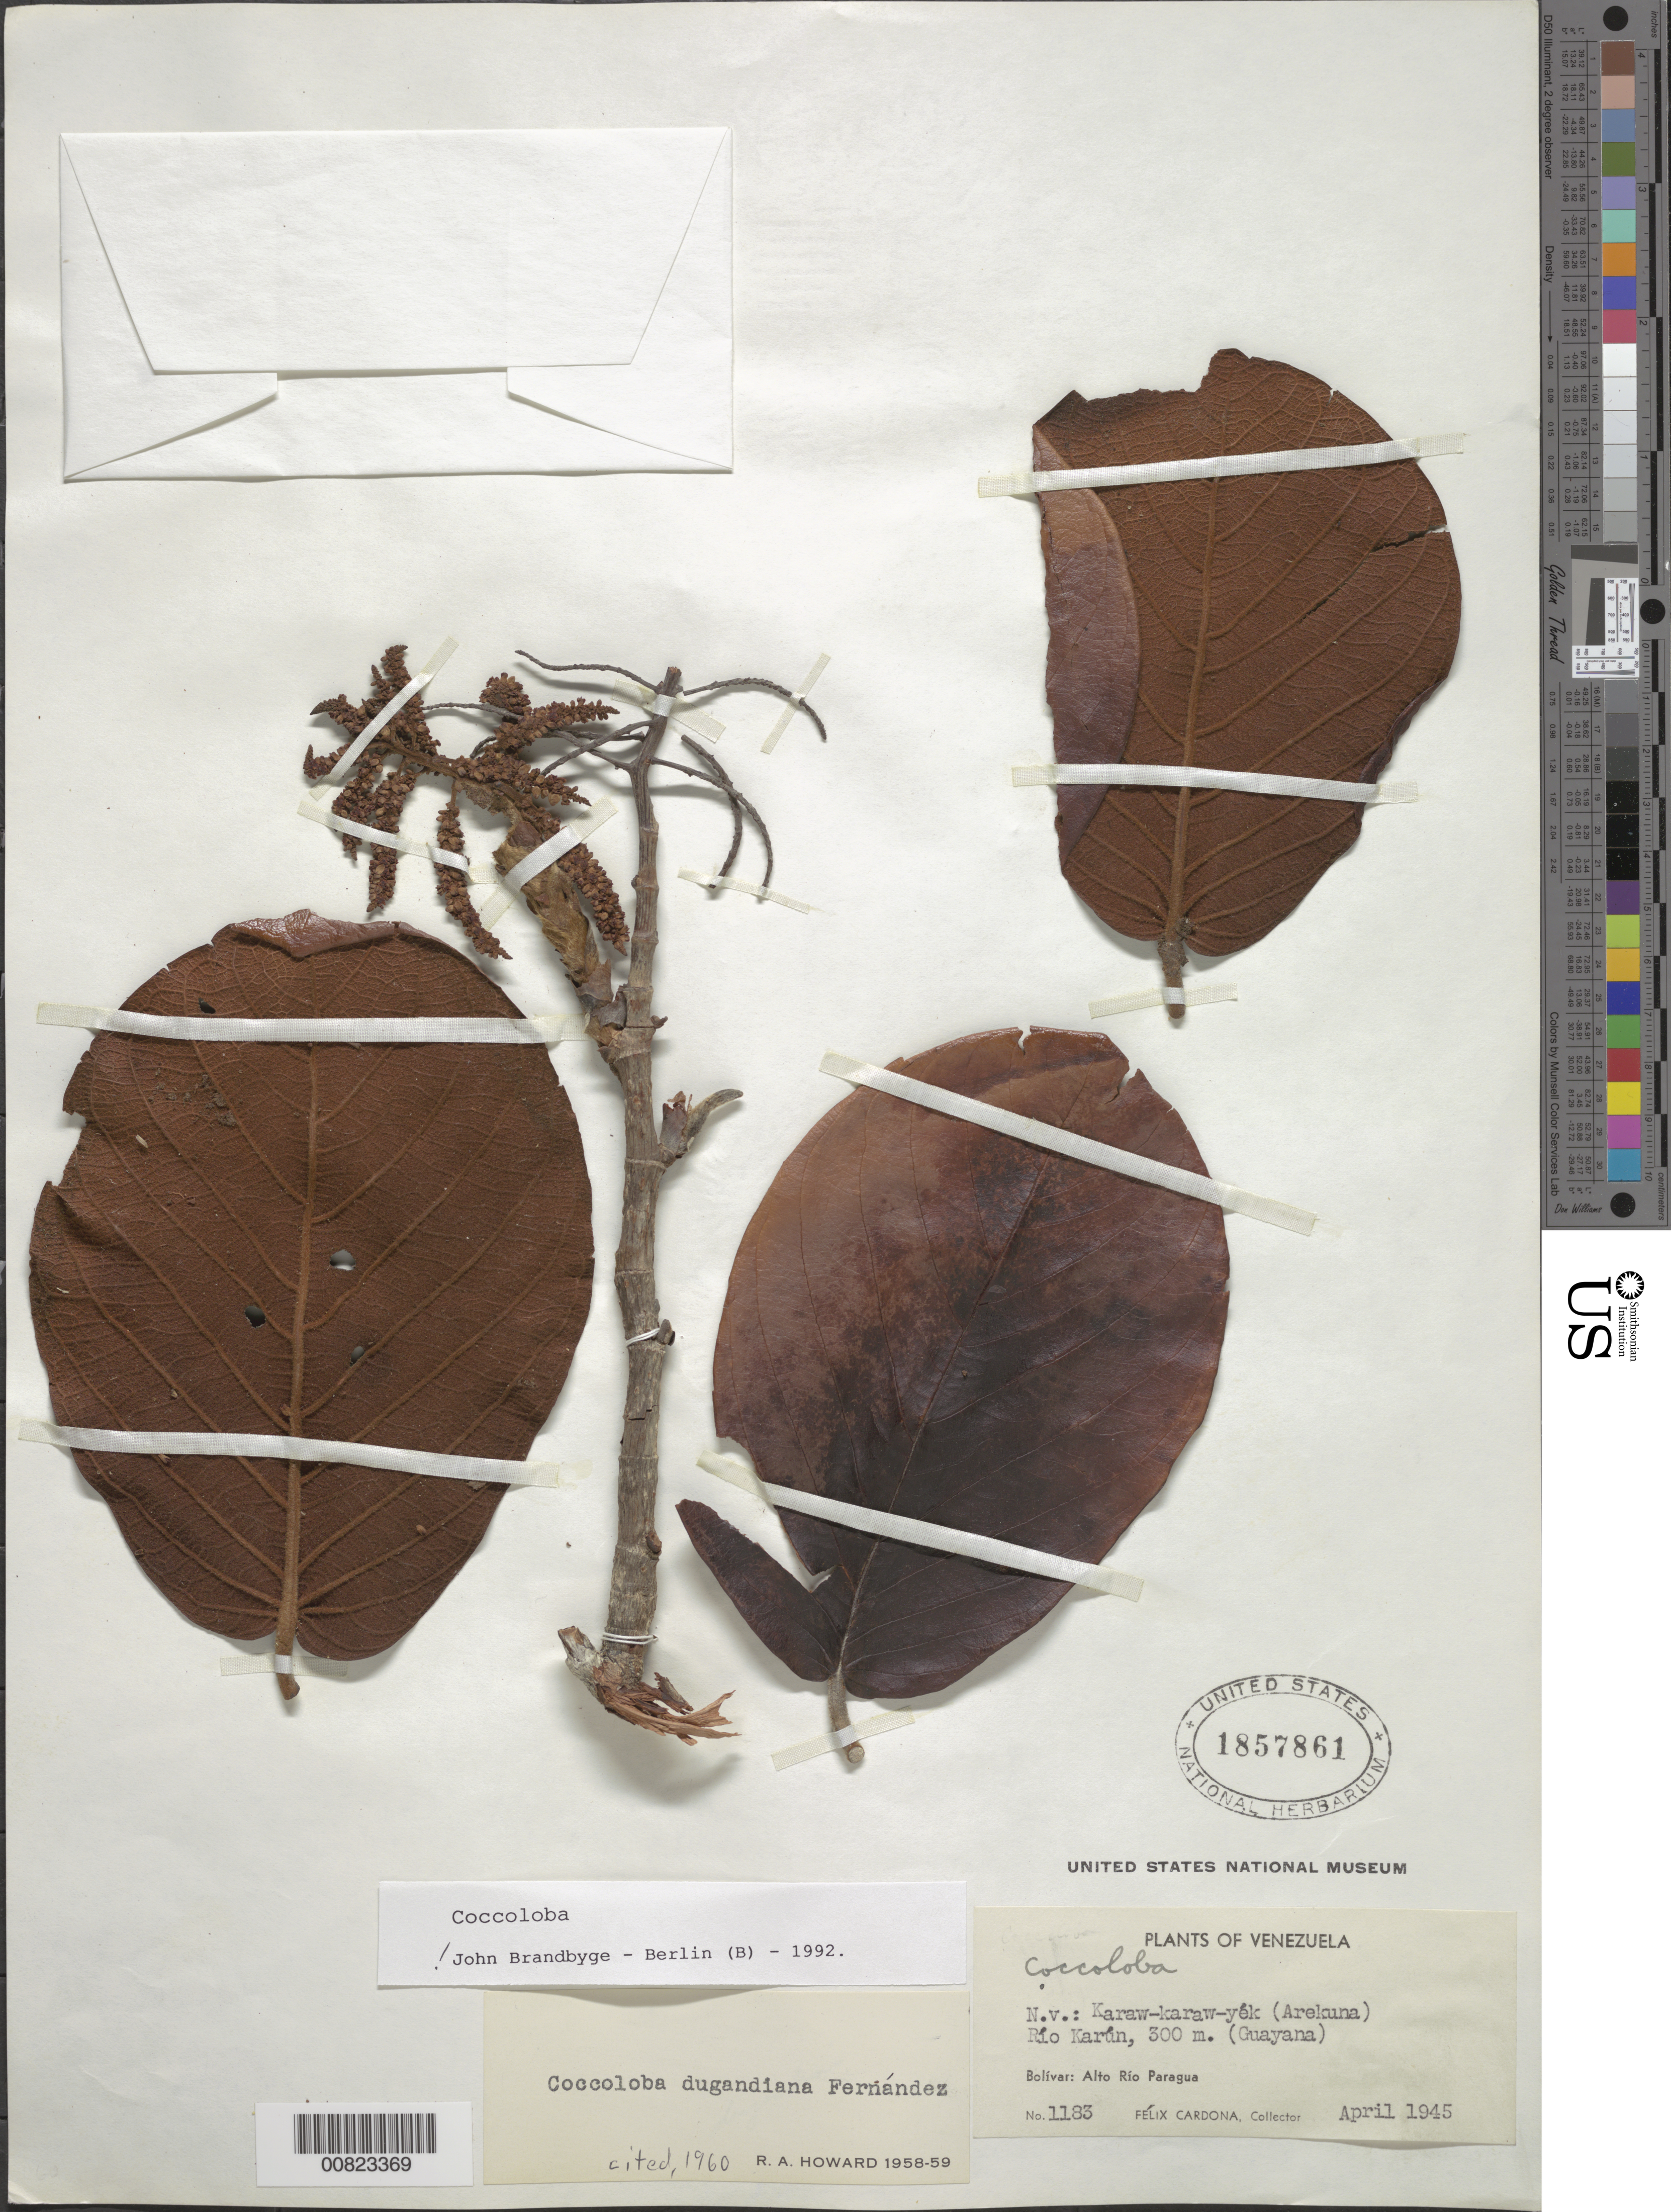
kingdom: Plantae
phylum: Tracheophyta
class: Magnoliopsida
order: Caryophyllales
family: Polygonaceae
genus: Coccoloba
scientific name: Coccoloba dugandiana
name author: A. Fernández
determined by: Brandbyge, J.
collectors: F. Cardona Puig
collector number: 1183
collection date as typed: Apr-45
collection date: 1945-04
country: Venezuela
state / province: Bolívar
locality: Alto Río Paragua, Río Karún (Guayana)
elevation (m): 300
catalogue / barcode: US 1857861